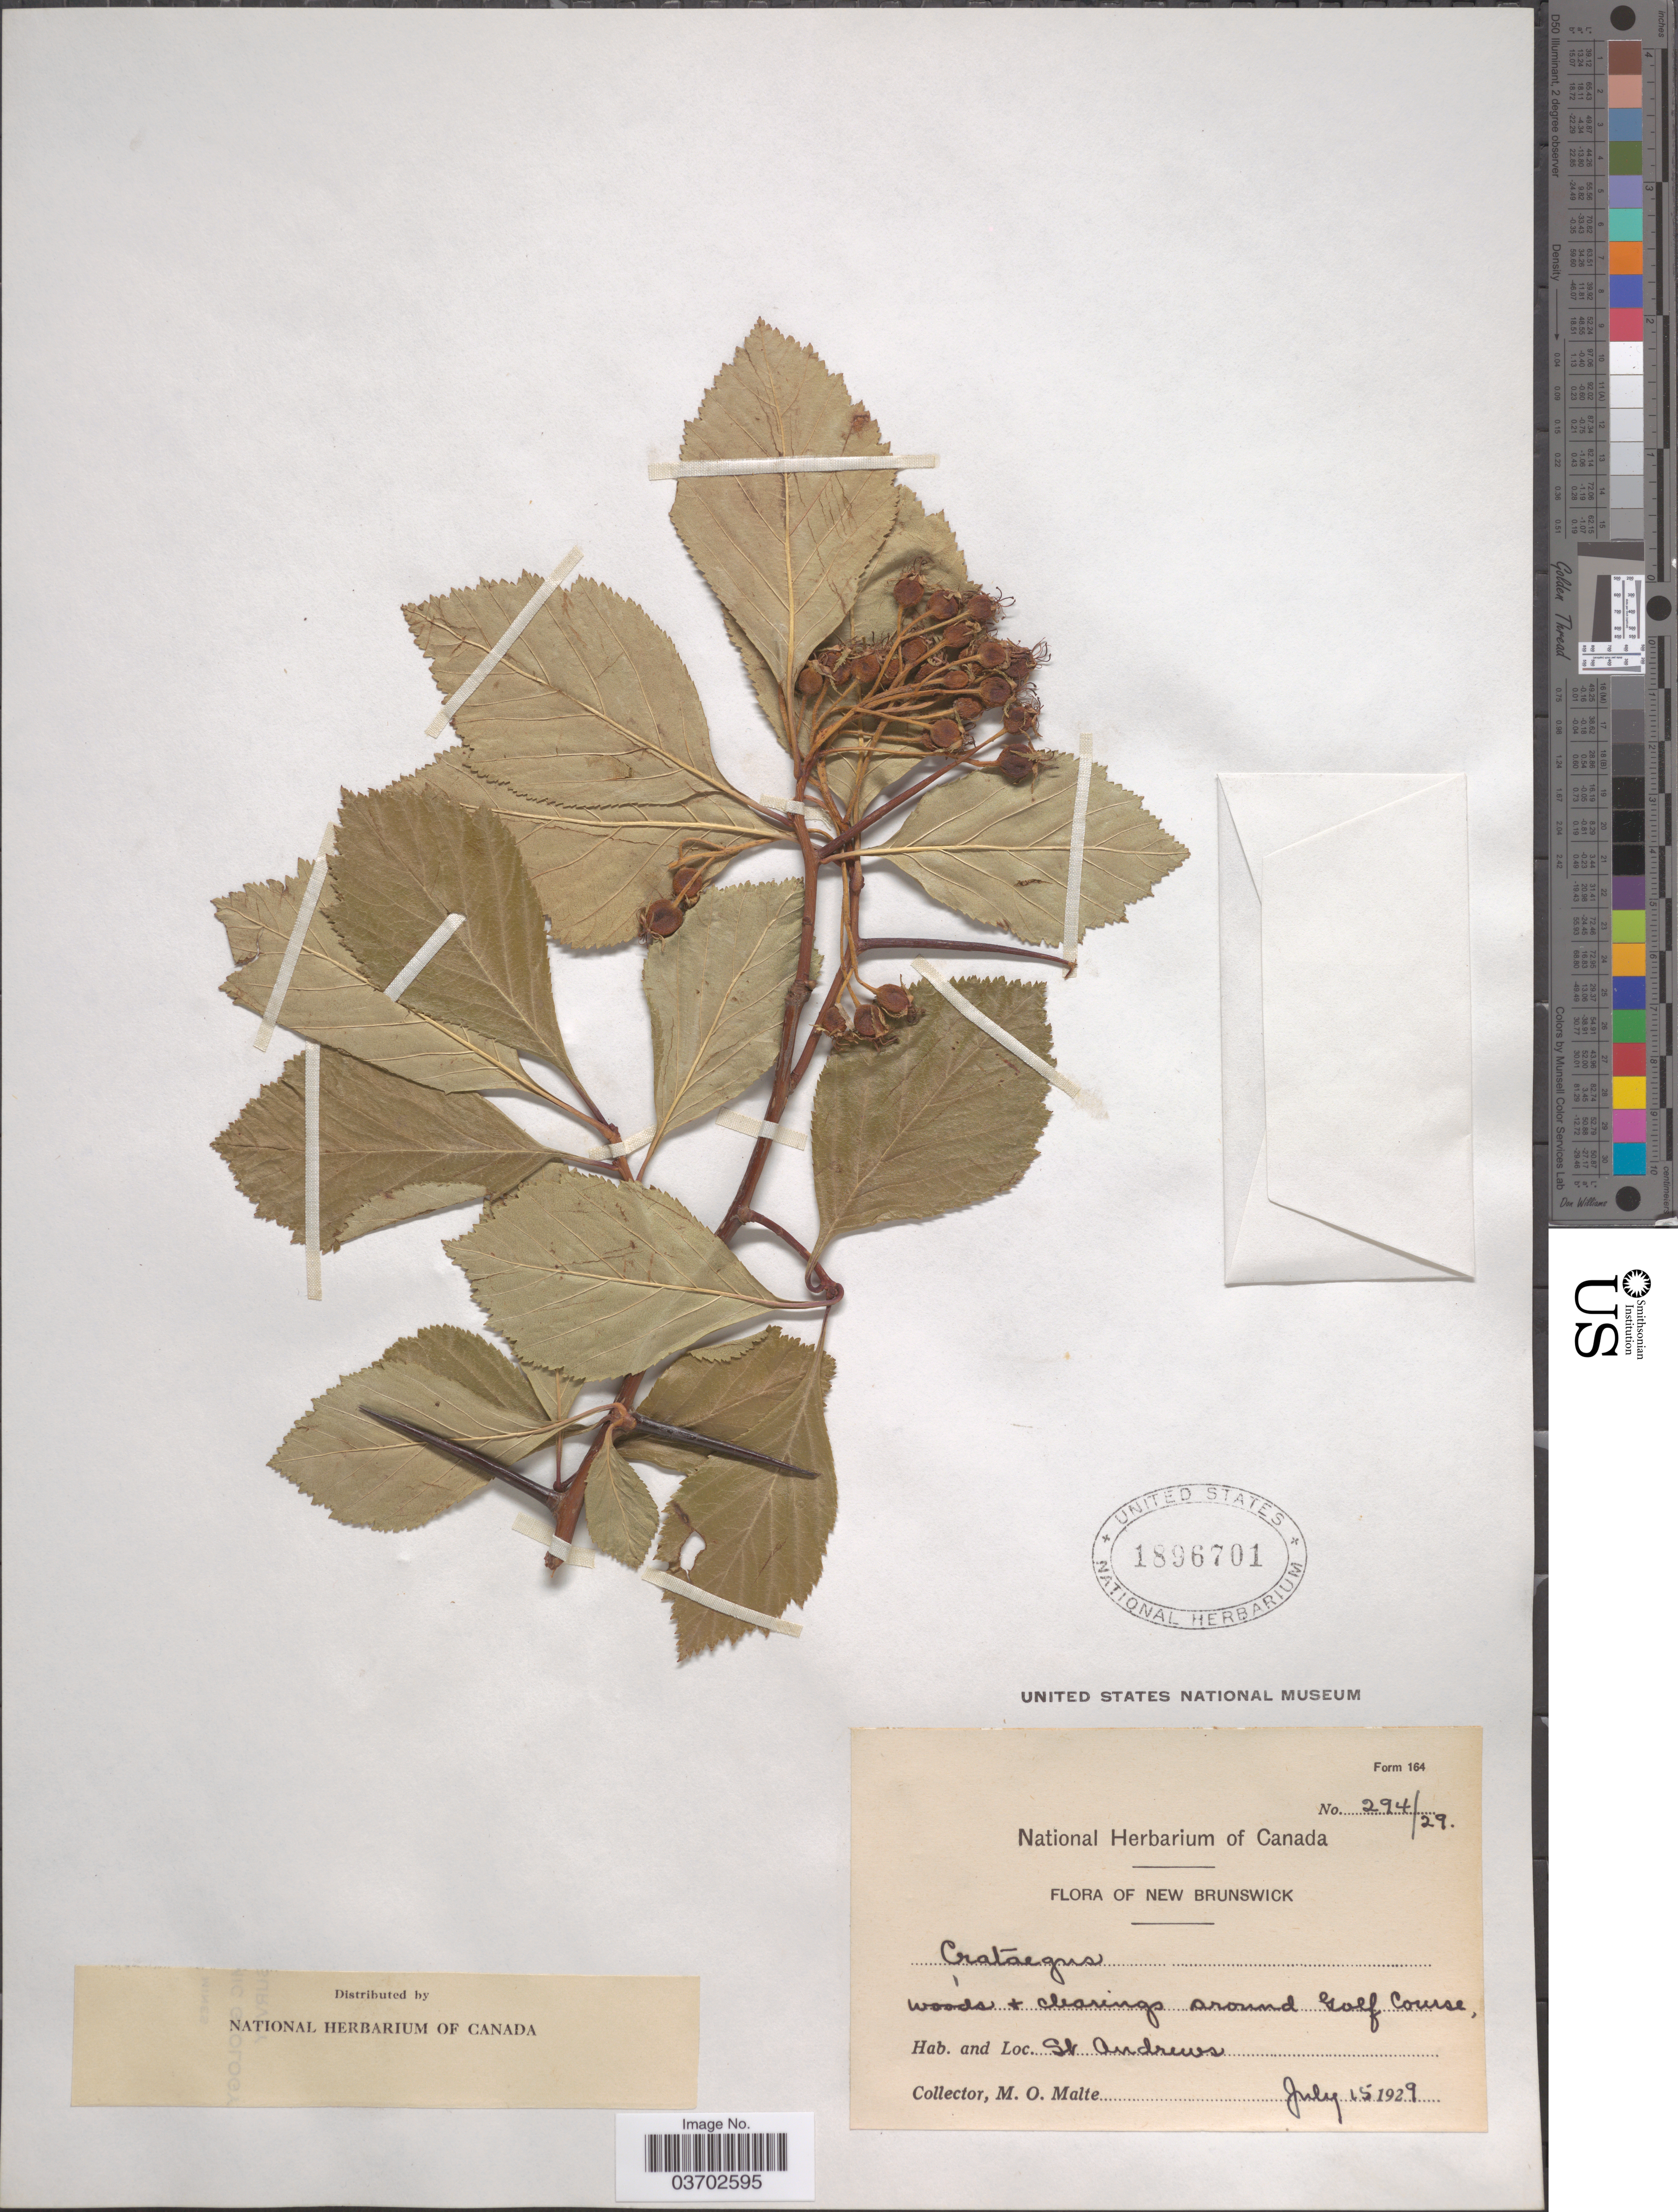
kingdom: Plantae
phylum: Tracheophyta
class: Magnoliopsida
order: Rosales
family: Rosaceae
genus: Crataegus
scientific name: Crataegus sp.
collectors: M. O. Malte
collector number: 294/29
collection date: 1929-07-15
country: Canada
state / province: New Brunswick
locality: Around Golf Course. St. Andrews.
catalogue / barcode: US 1896701